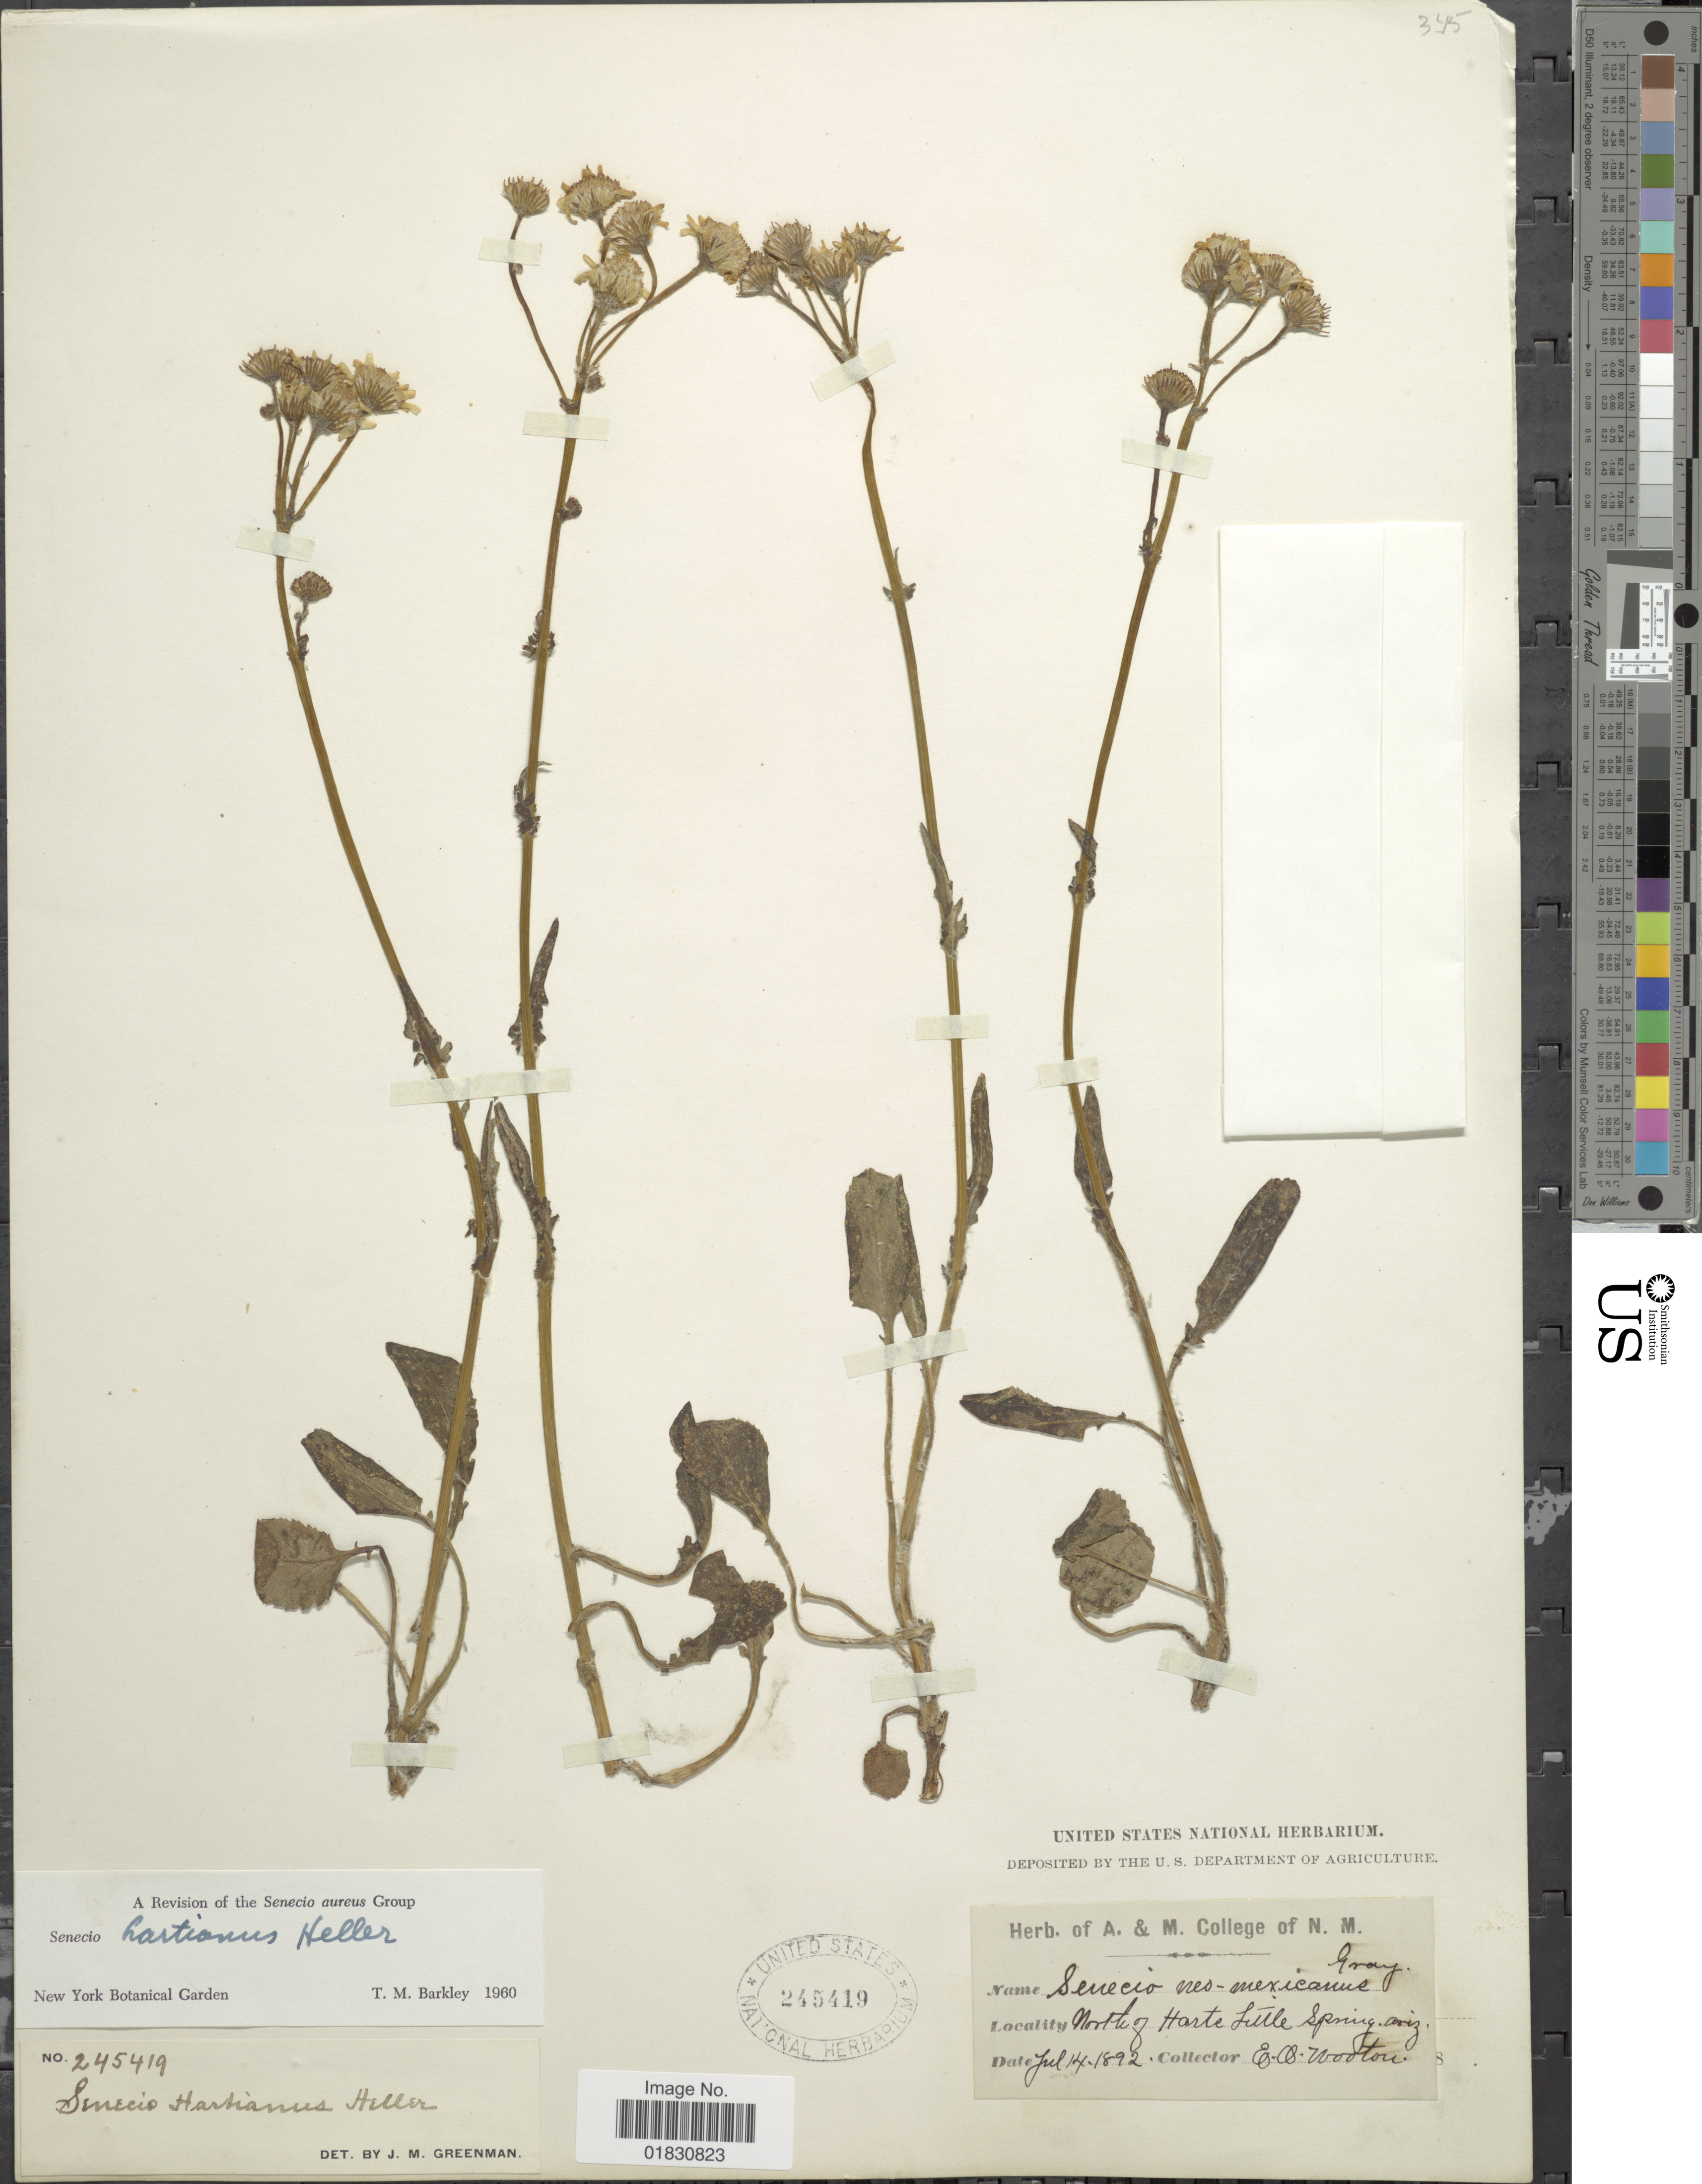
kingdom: Plantae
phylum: Tracheophyta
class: Magnoliopsida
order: Asterales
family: Asteraceae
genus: Packera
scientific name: Packera hartiana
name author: (A. Heller) W.A. Weber & Á. Löve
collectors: E. O. Wooton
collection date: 1892-07-14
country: United States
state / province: Arizona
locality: North of Harte Little Spring, Ariz.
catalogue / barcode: US 245419